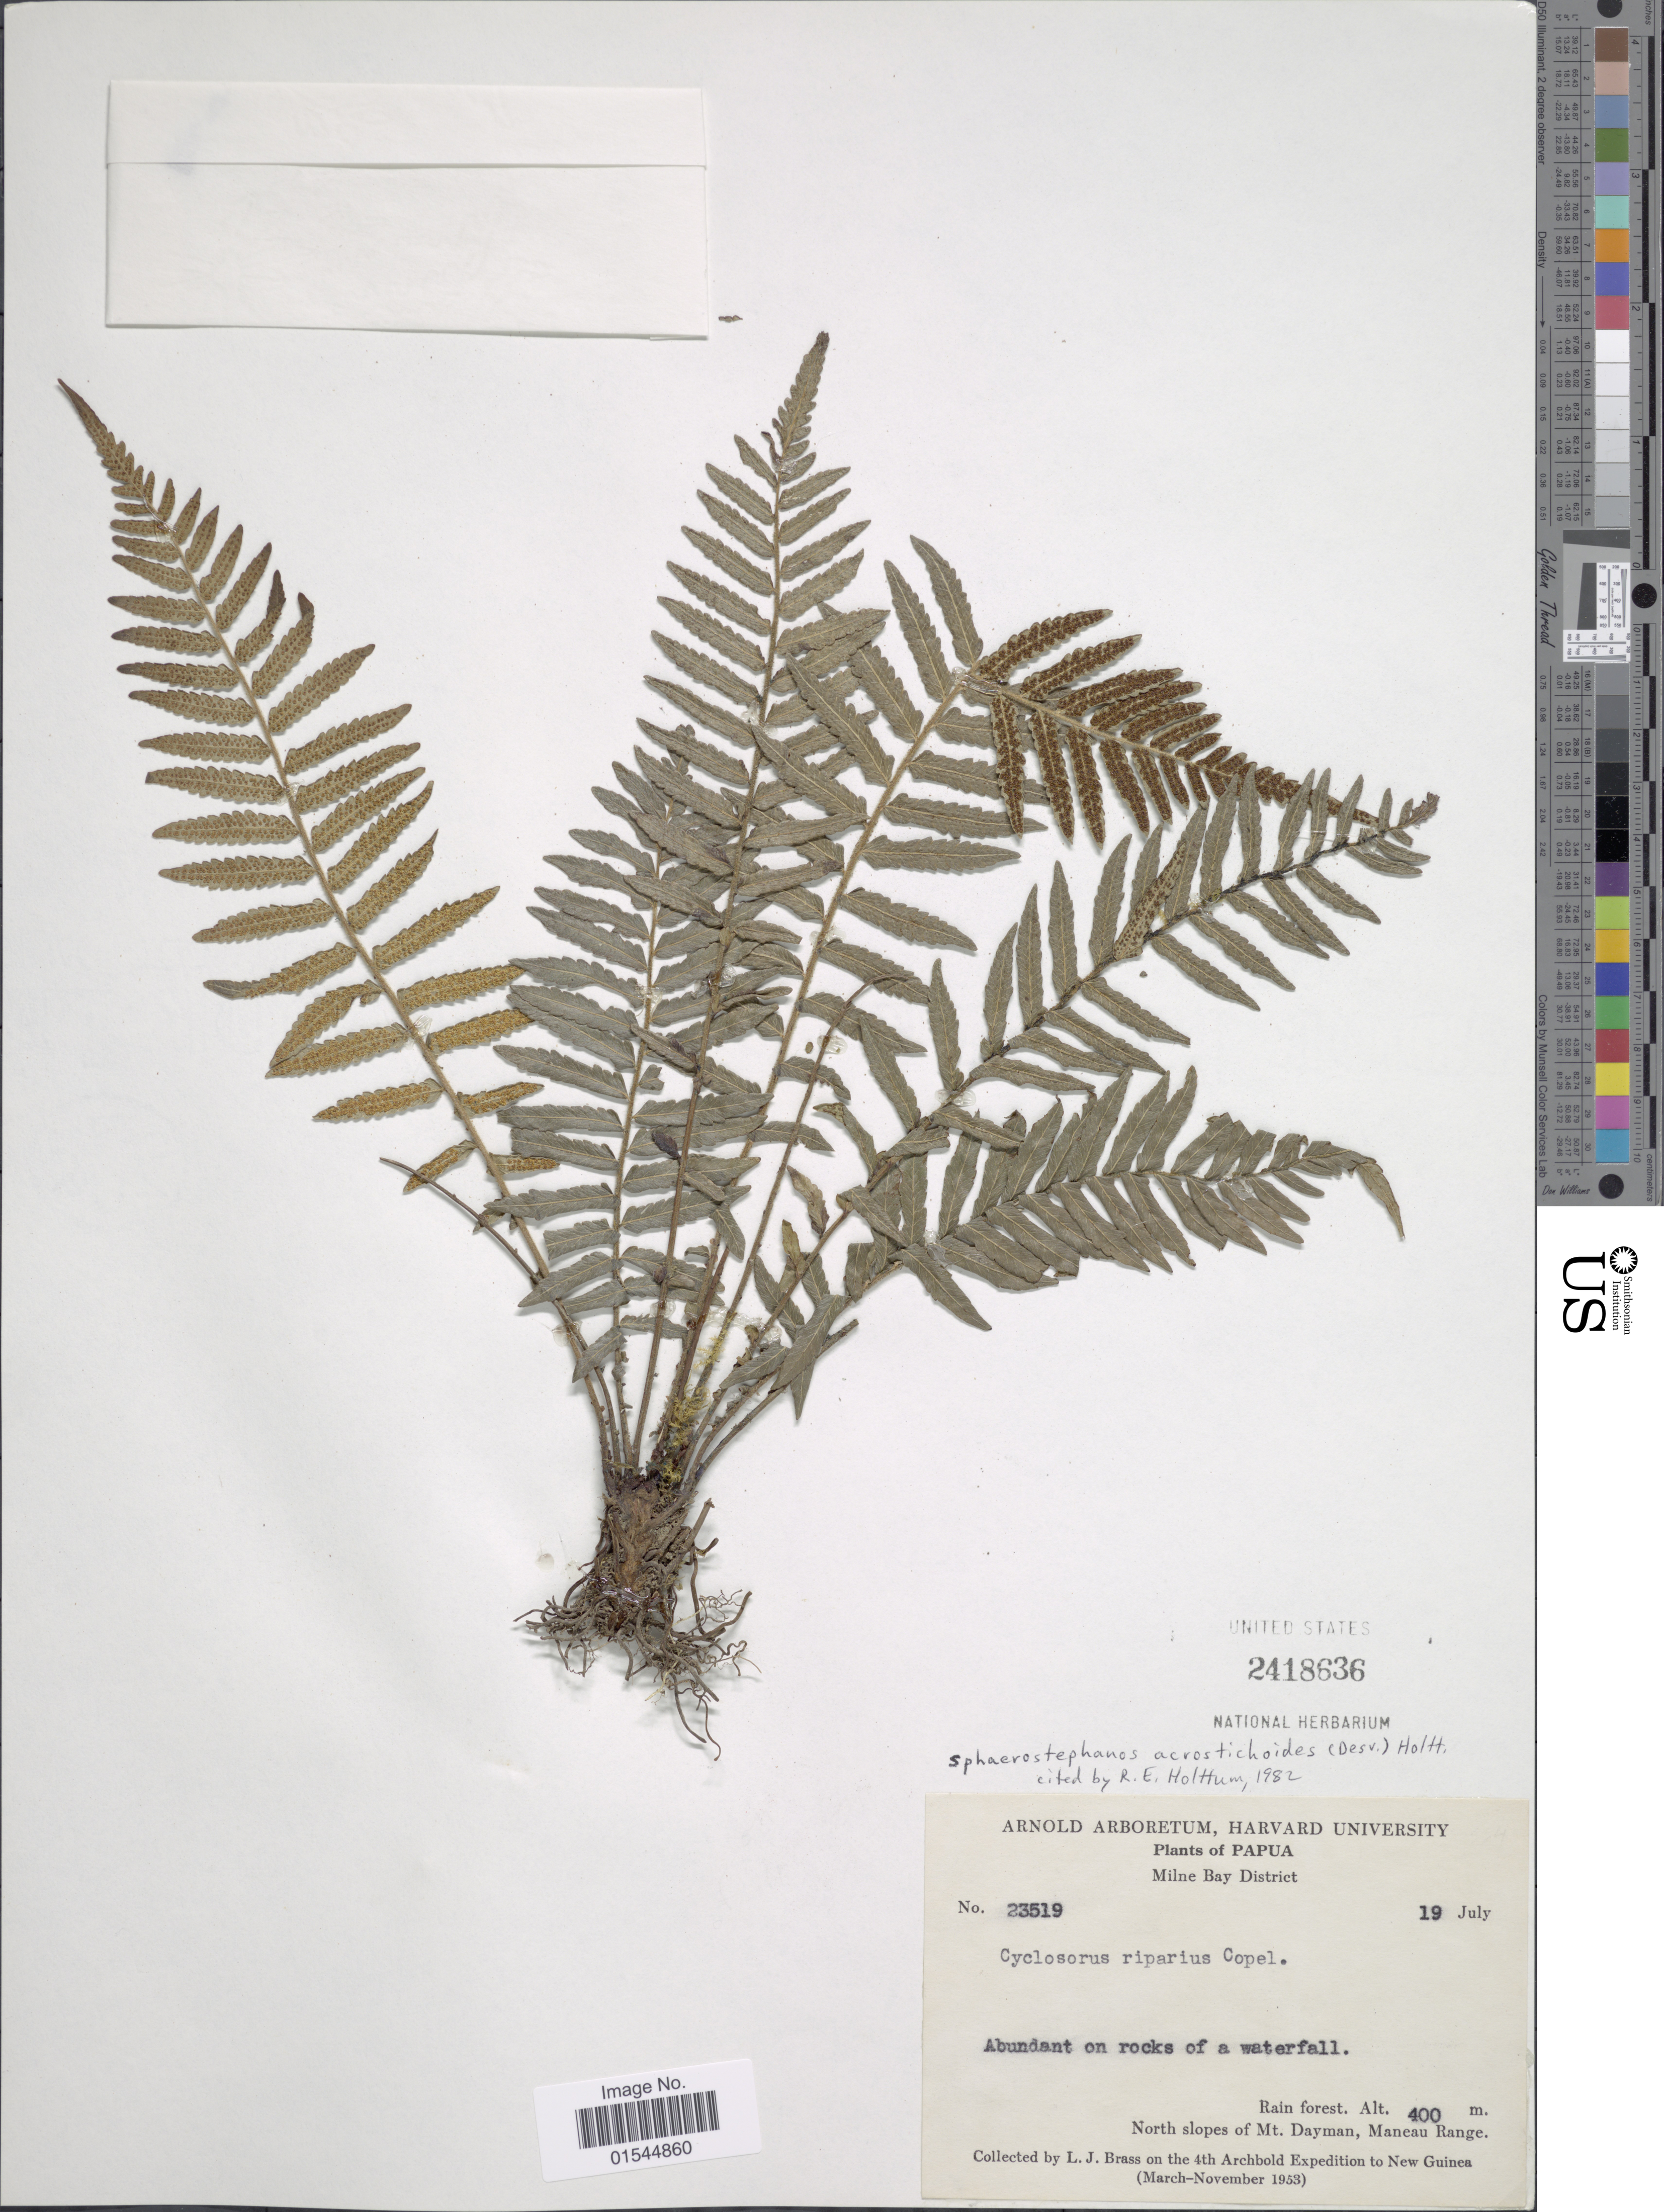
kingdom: Plantae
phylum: Tracheophyta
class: Polypodiopsida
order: Polypodiales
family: Thelypteridaceae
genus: Sphaerostephanos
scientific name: Sphaerostephanos acrostichoides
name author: (Desv.) Holttum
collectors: L. J. Brass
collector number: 23519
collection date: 1953-07-19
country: Papua New Guinea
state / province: Milne Bay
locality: Papua, Milne Bay District, Rain forest, north slopes of Mt. Dayman, Maneau Range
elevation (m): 400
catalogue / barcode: US 2418636